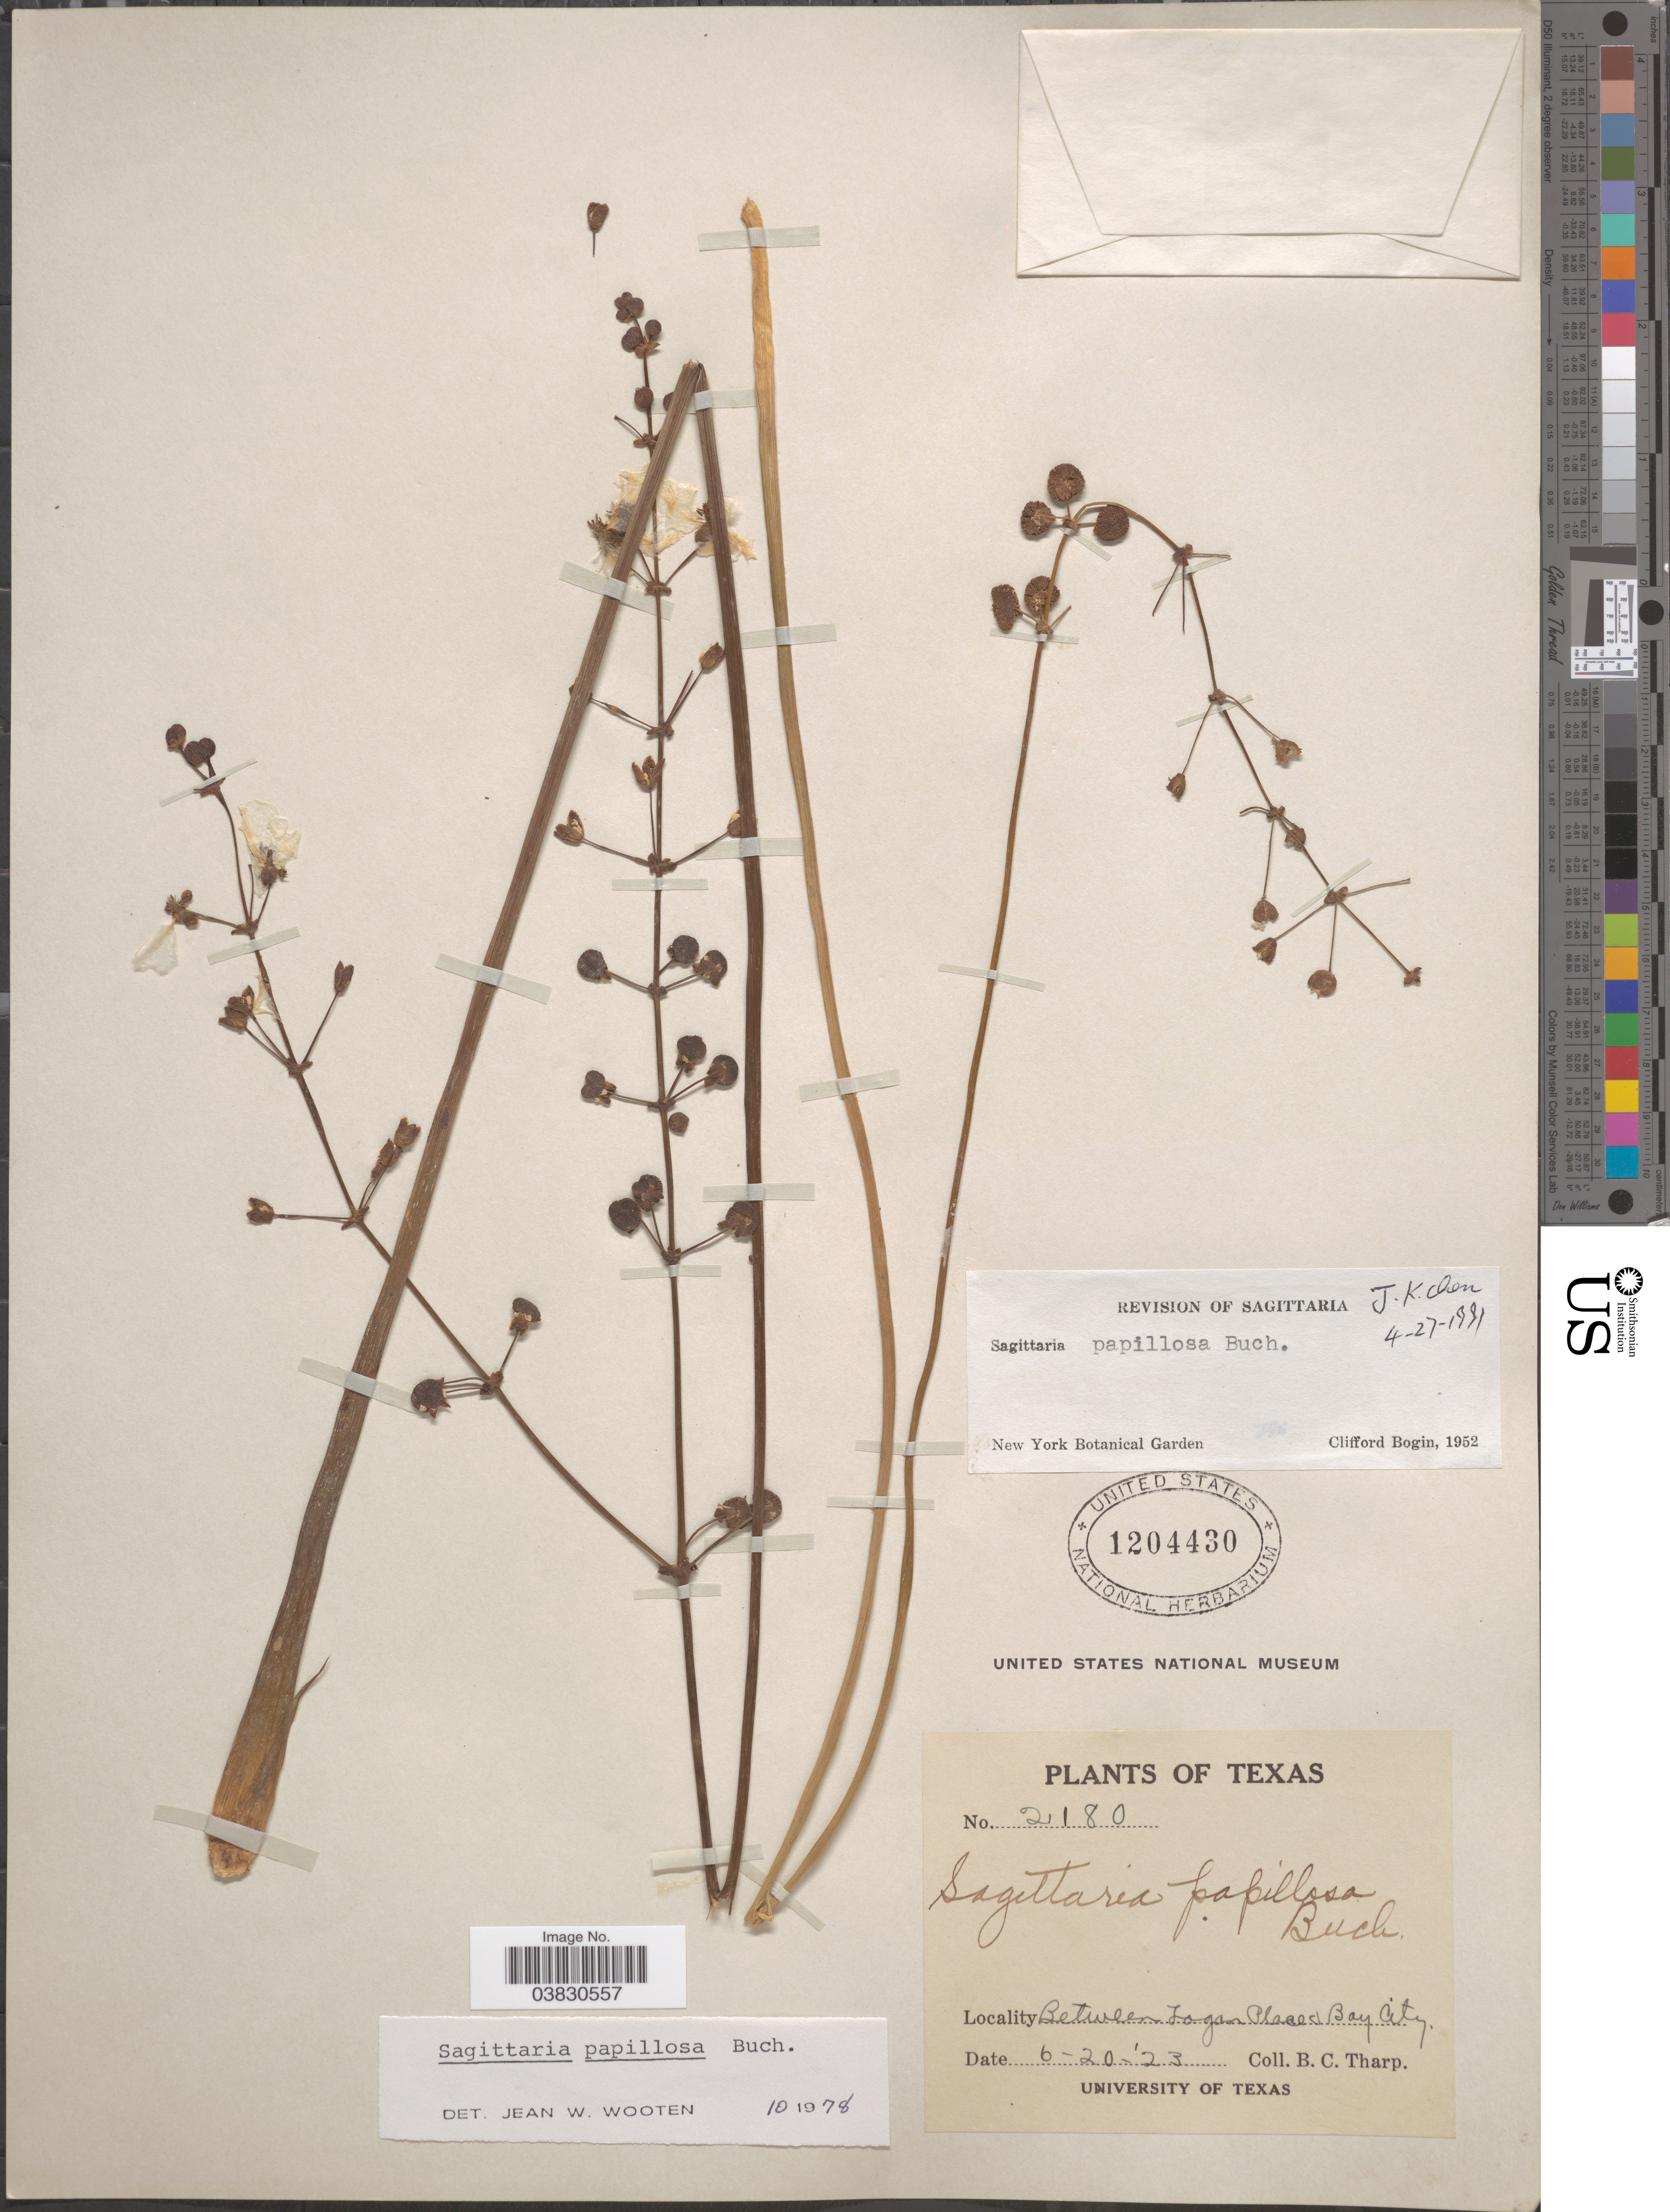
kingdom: Plantae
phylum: Tracheophyta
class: Liliopsida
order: Alismatales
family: Alismataceae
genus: Sagittaria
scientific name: Sagittaria papillosa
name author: Buchenau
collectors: B. C. Tharp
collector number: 2180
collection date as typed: Transcribed d/m/y: 20/6/23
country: United States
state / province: Texas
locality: Between Logan Place and Bay City.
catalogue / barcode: US 1204430